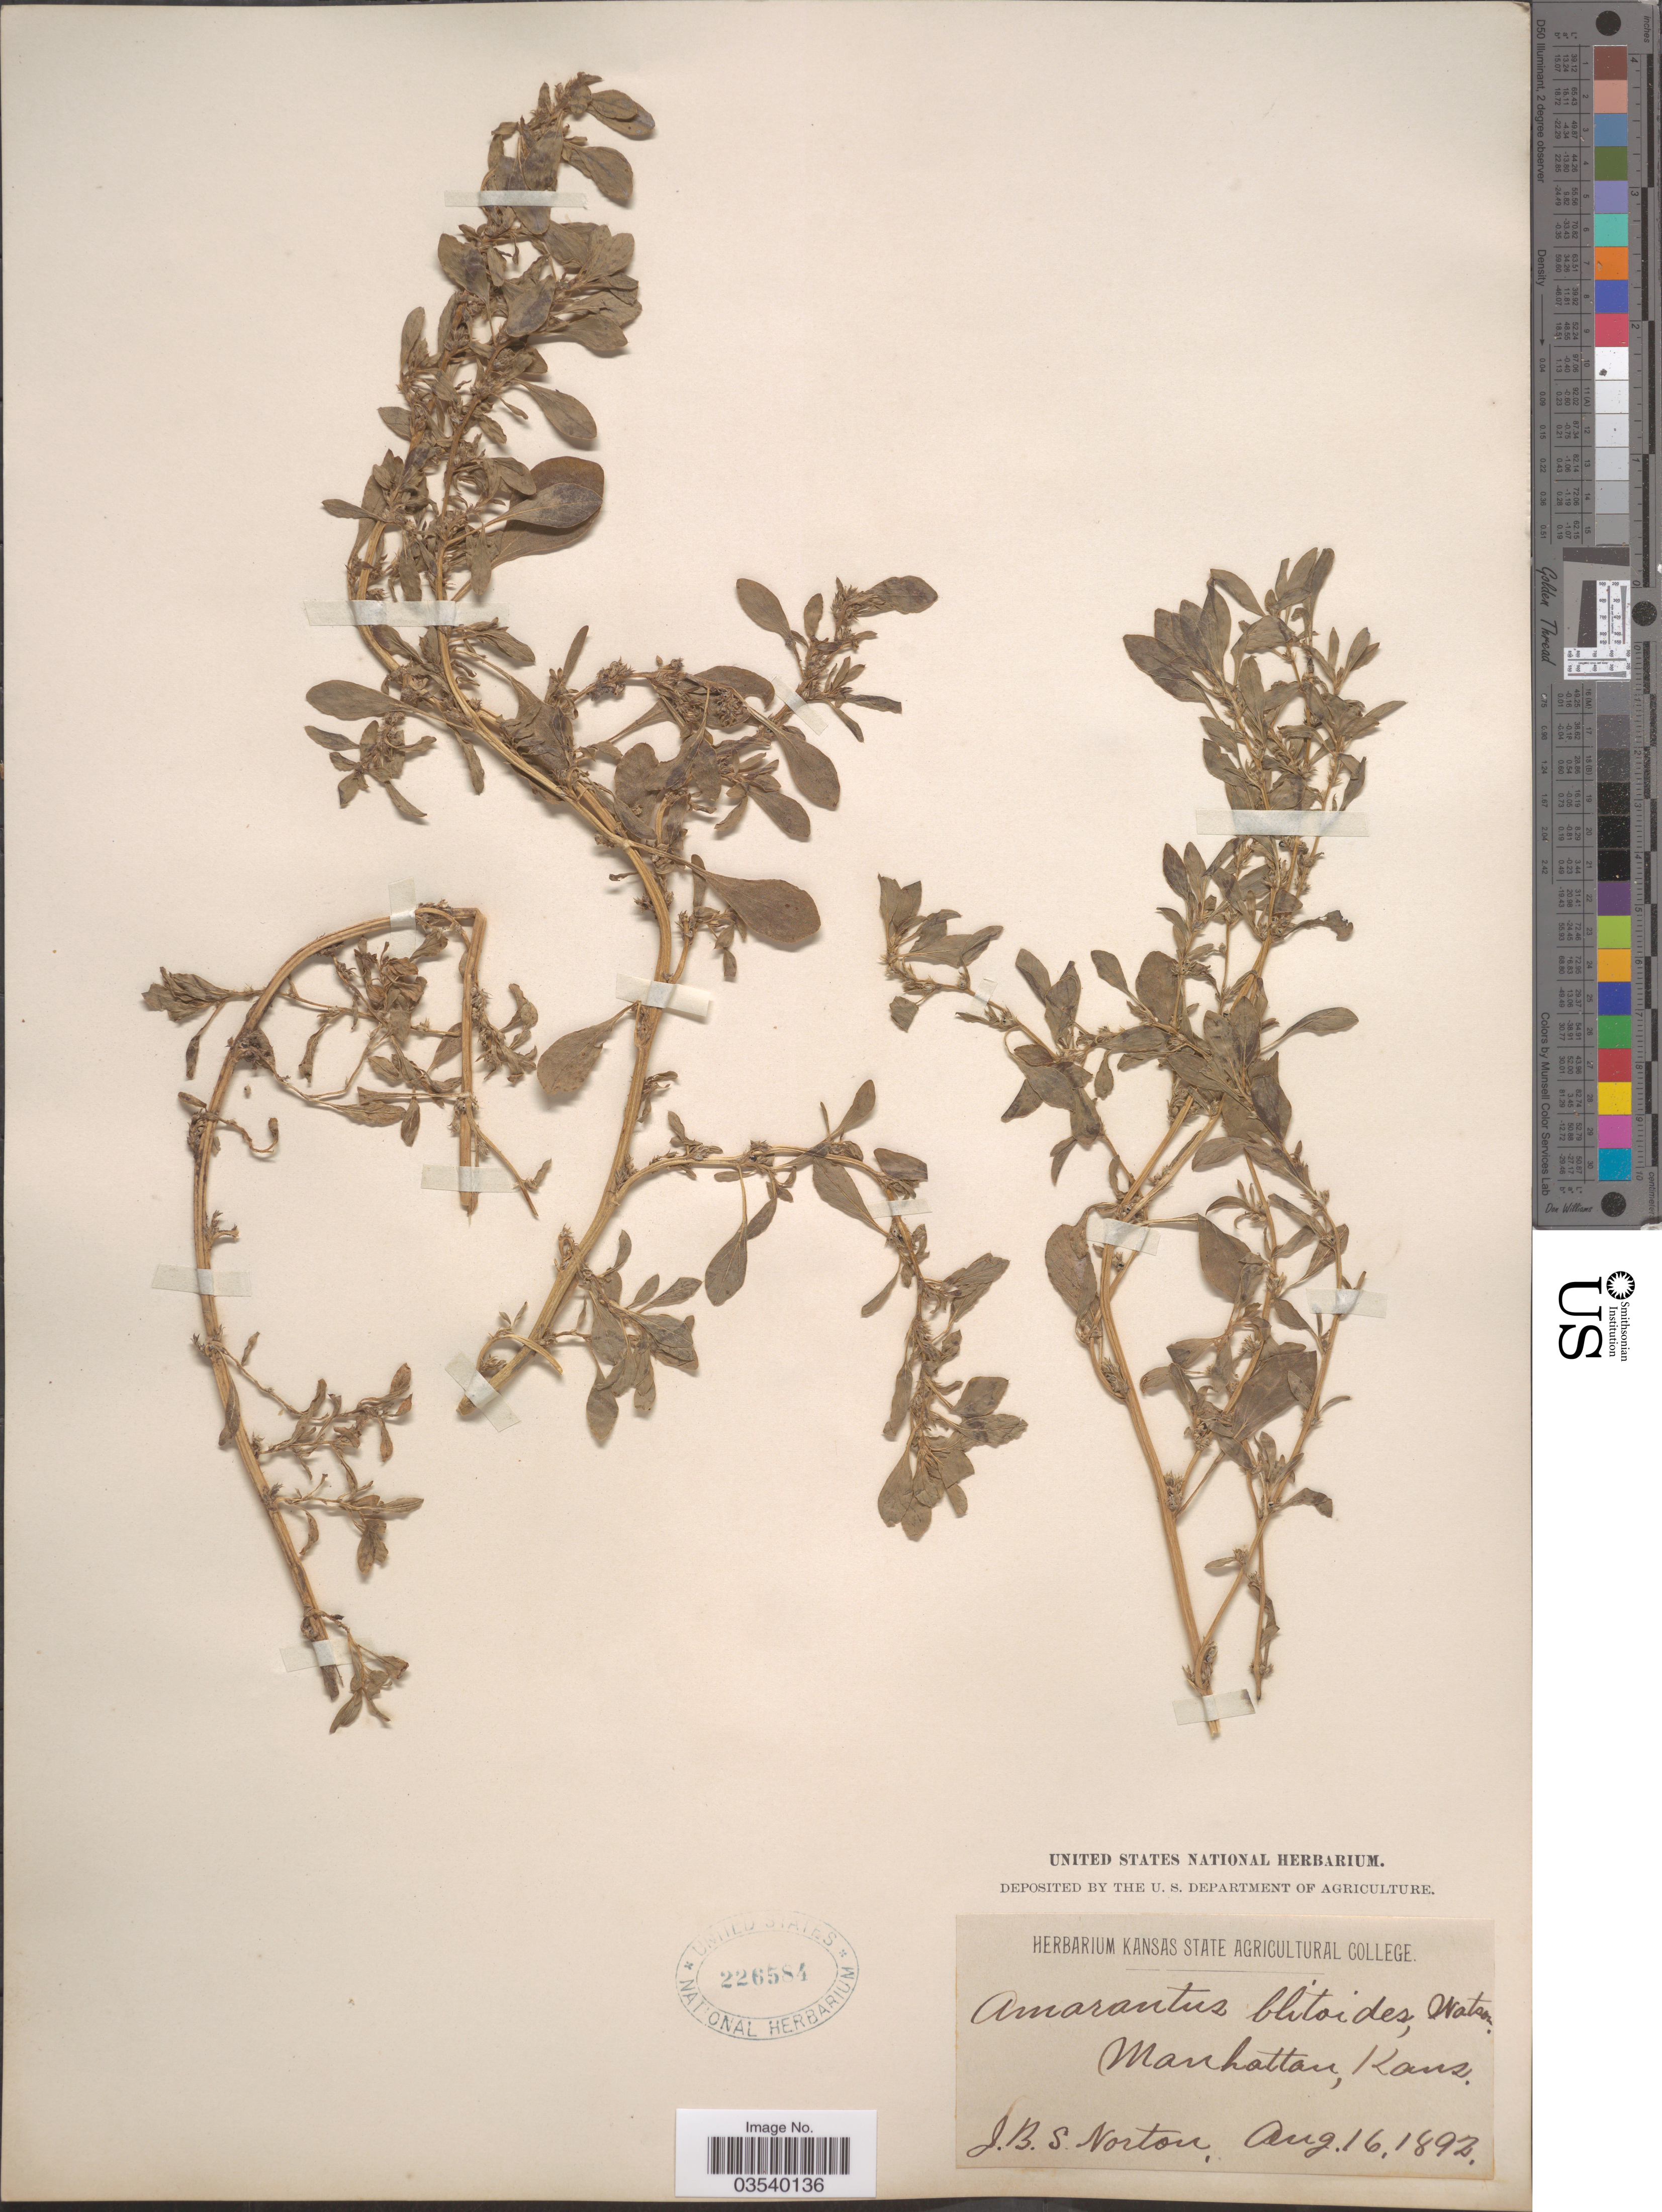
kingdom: Plantae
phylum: Tracheophyta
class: Magnoliopsida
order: Caryophyllales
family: Amaranthaceae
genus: Amaranthus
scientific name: Amaranthus blitoides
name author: S. Watson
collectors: J. B. S. Norton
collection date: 1892-08-16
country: United States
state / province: Kansas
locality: Manhattan.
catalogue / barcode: US 226584